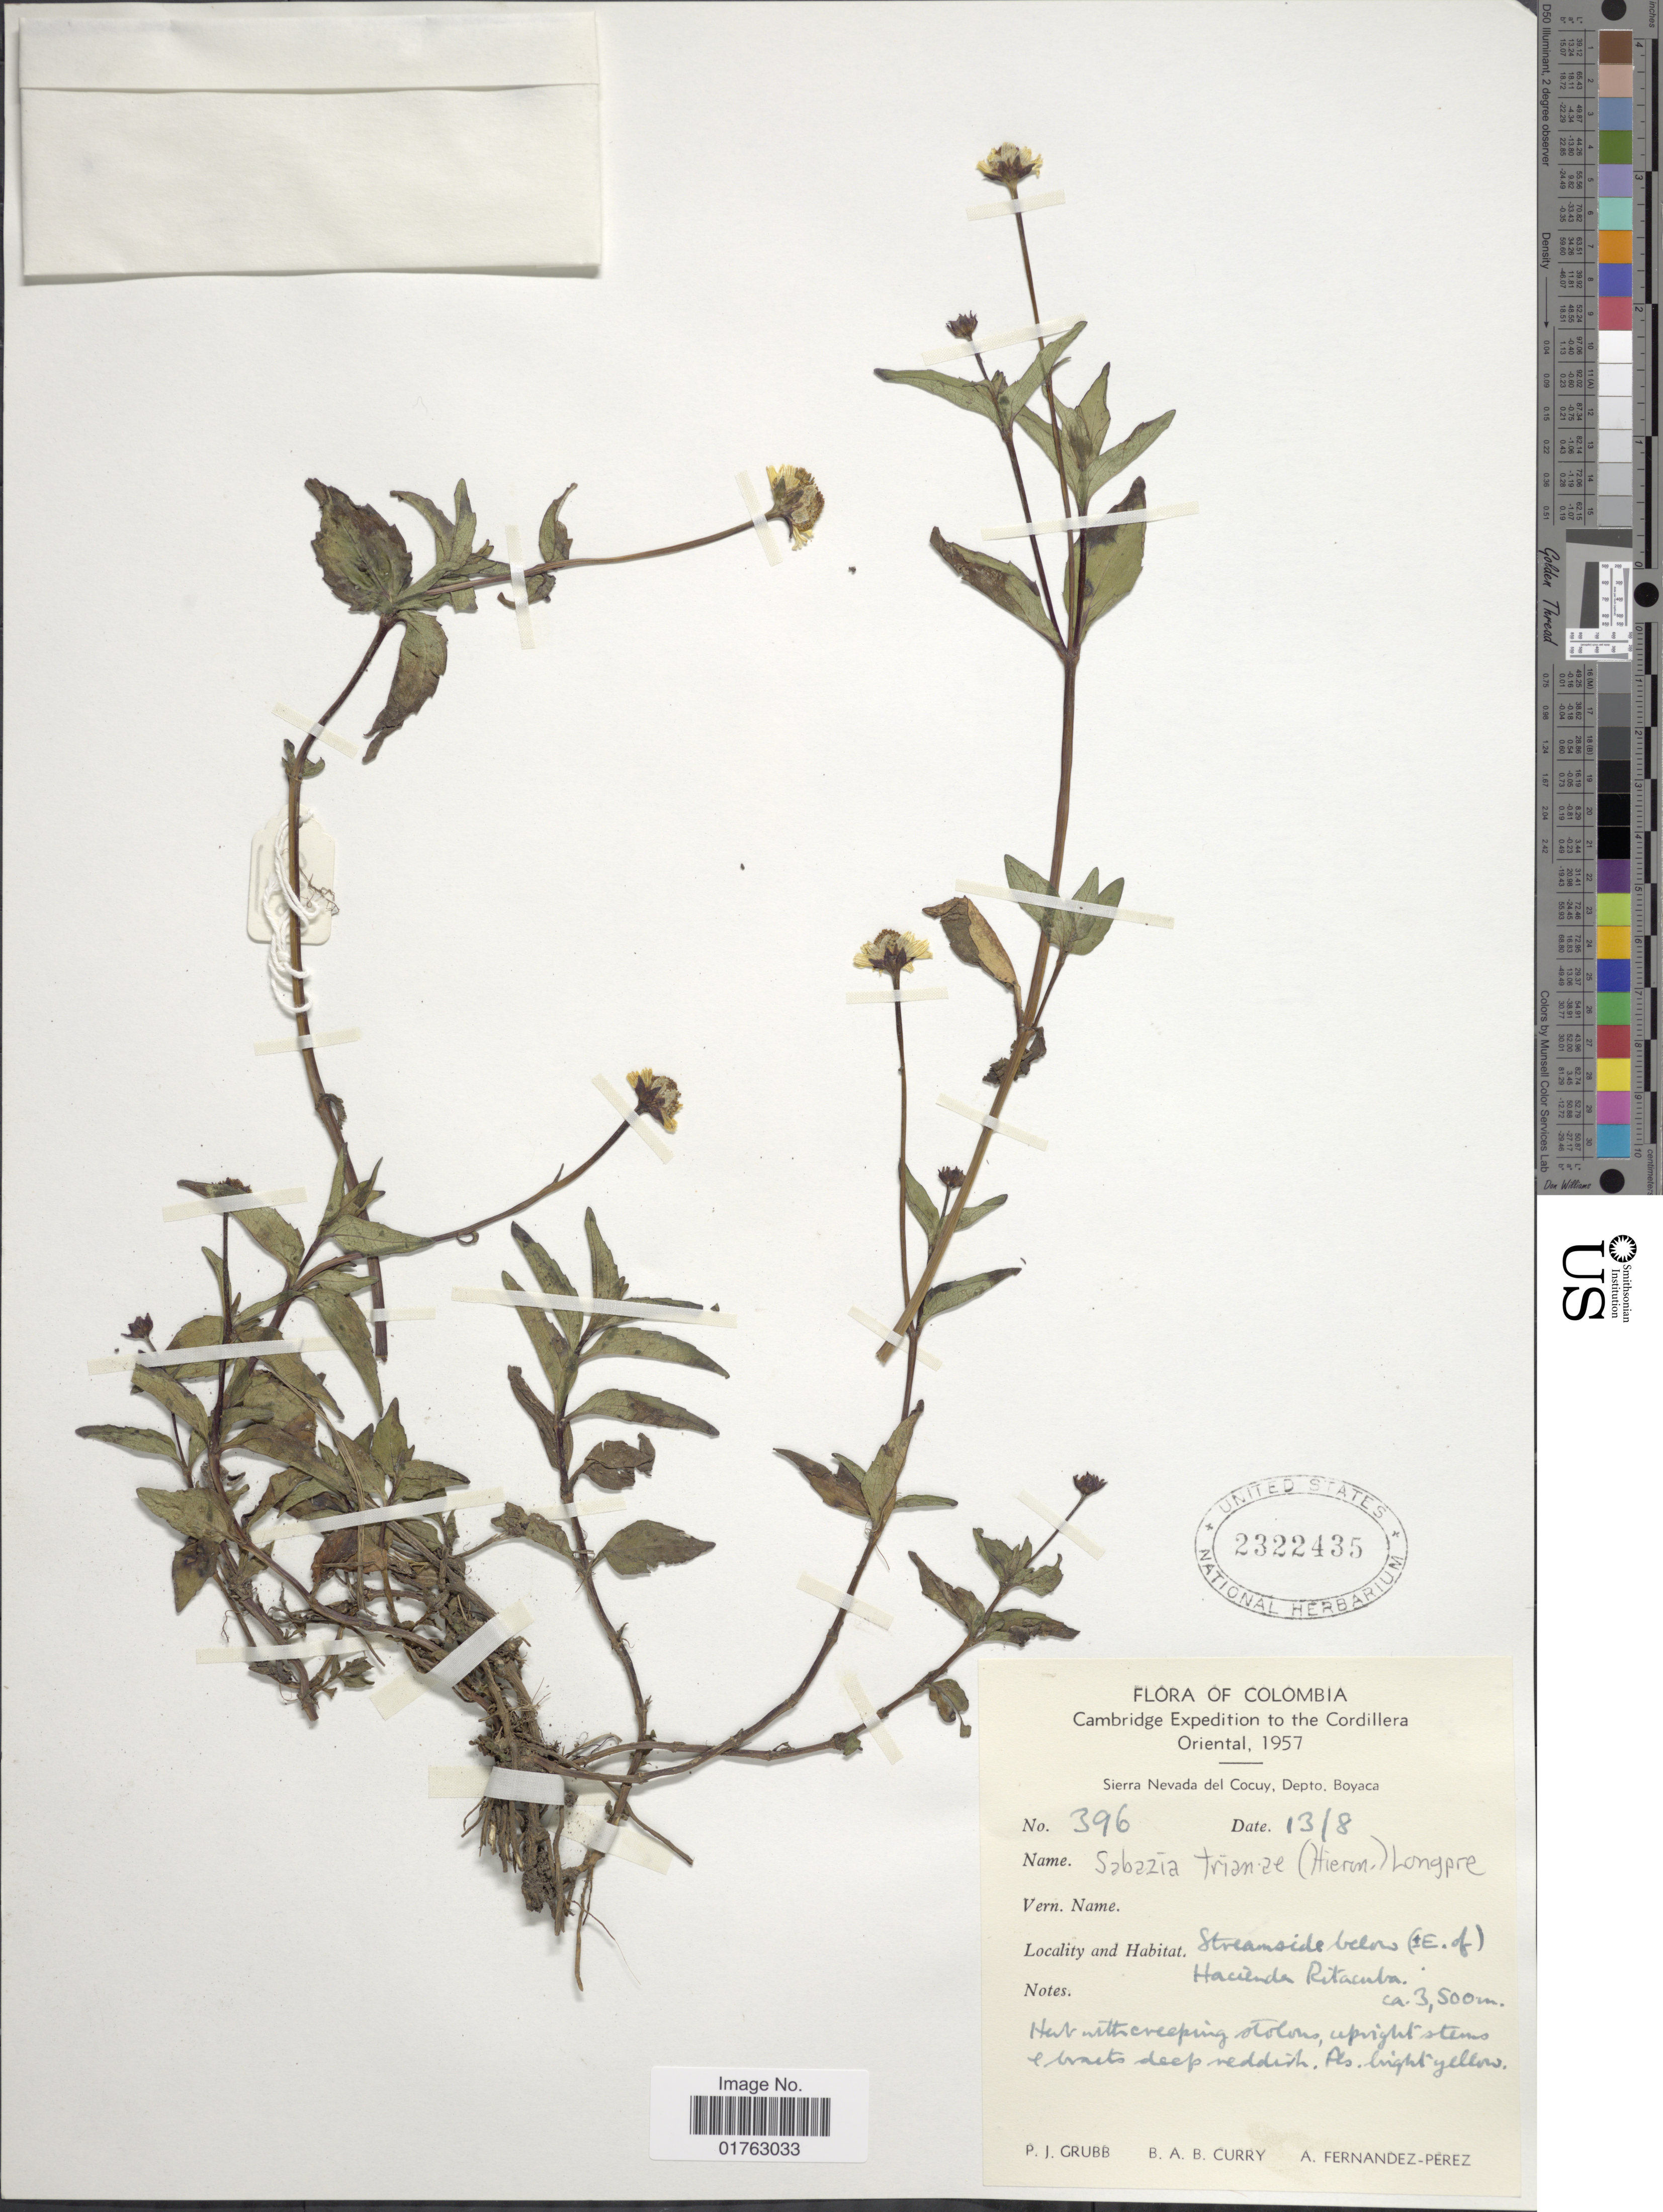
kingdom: Plantae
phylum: Tracheophyta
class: Magnoliopsida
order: Asterales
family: Asteraceae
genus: Sabazia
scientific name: Sabazia trianae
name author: (Hieron.) Longpre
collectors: P. J. Grubb, B. Curry & A. Fernández-Pérez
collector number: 396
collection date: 1957-08-13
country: Colombia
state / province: Boyacá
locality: The Cordillera Oriental, Streamside below (± E. of), Hacienda Ritacuba, Sierra Nevada del Cocuy, Depto. Boyaca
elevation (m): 3500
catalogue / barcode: US 2322435